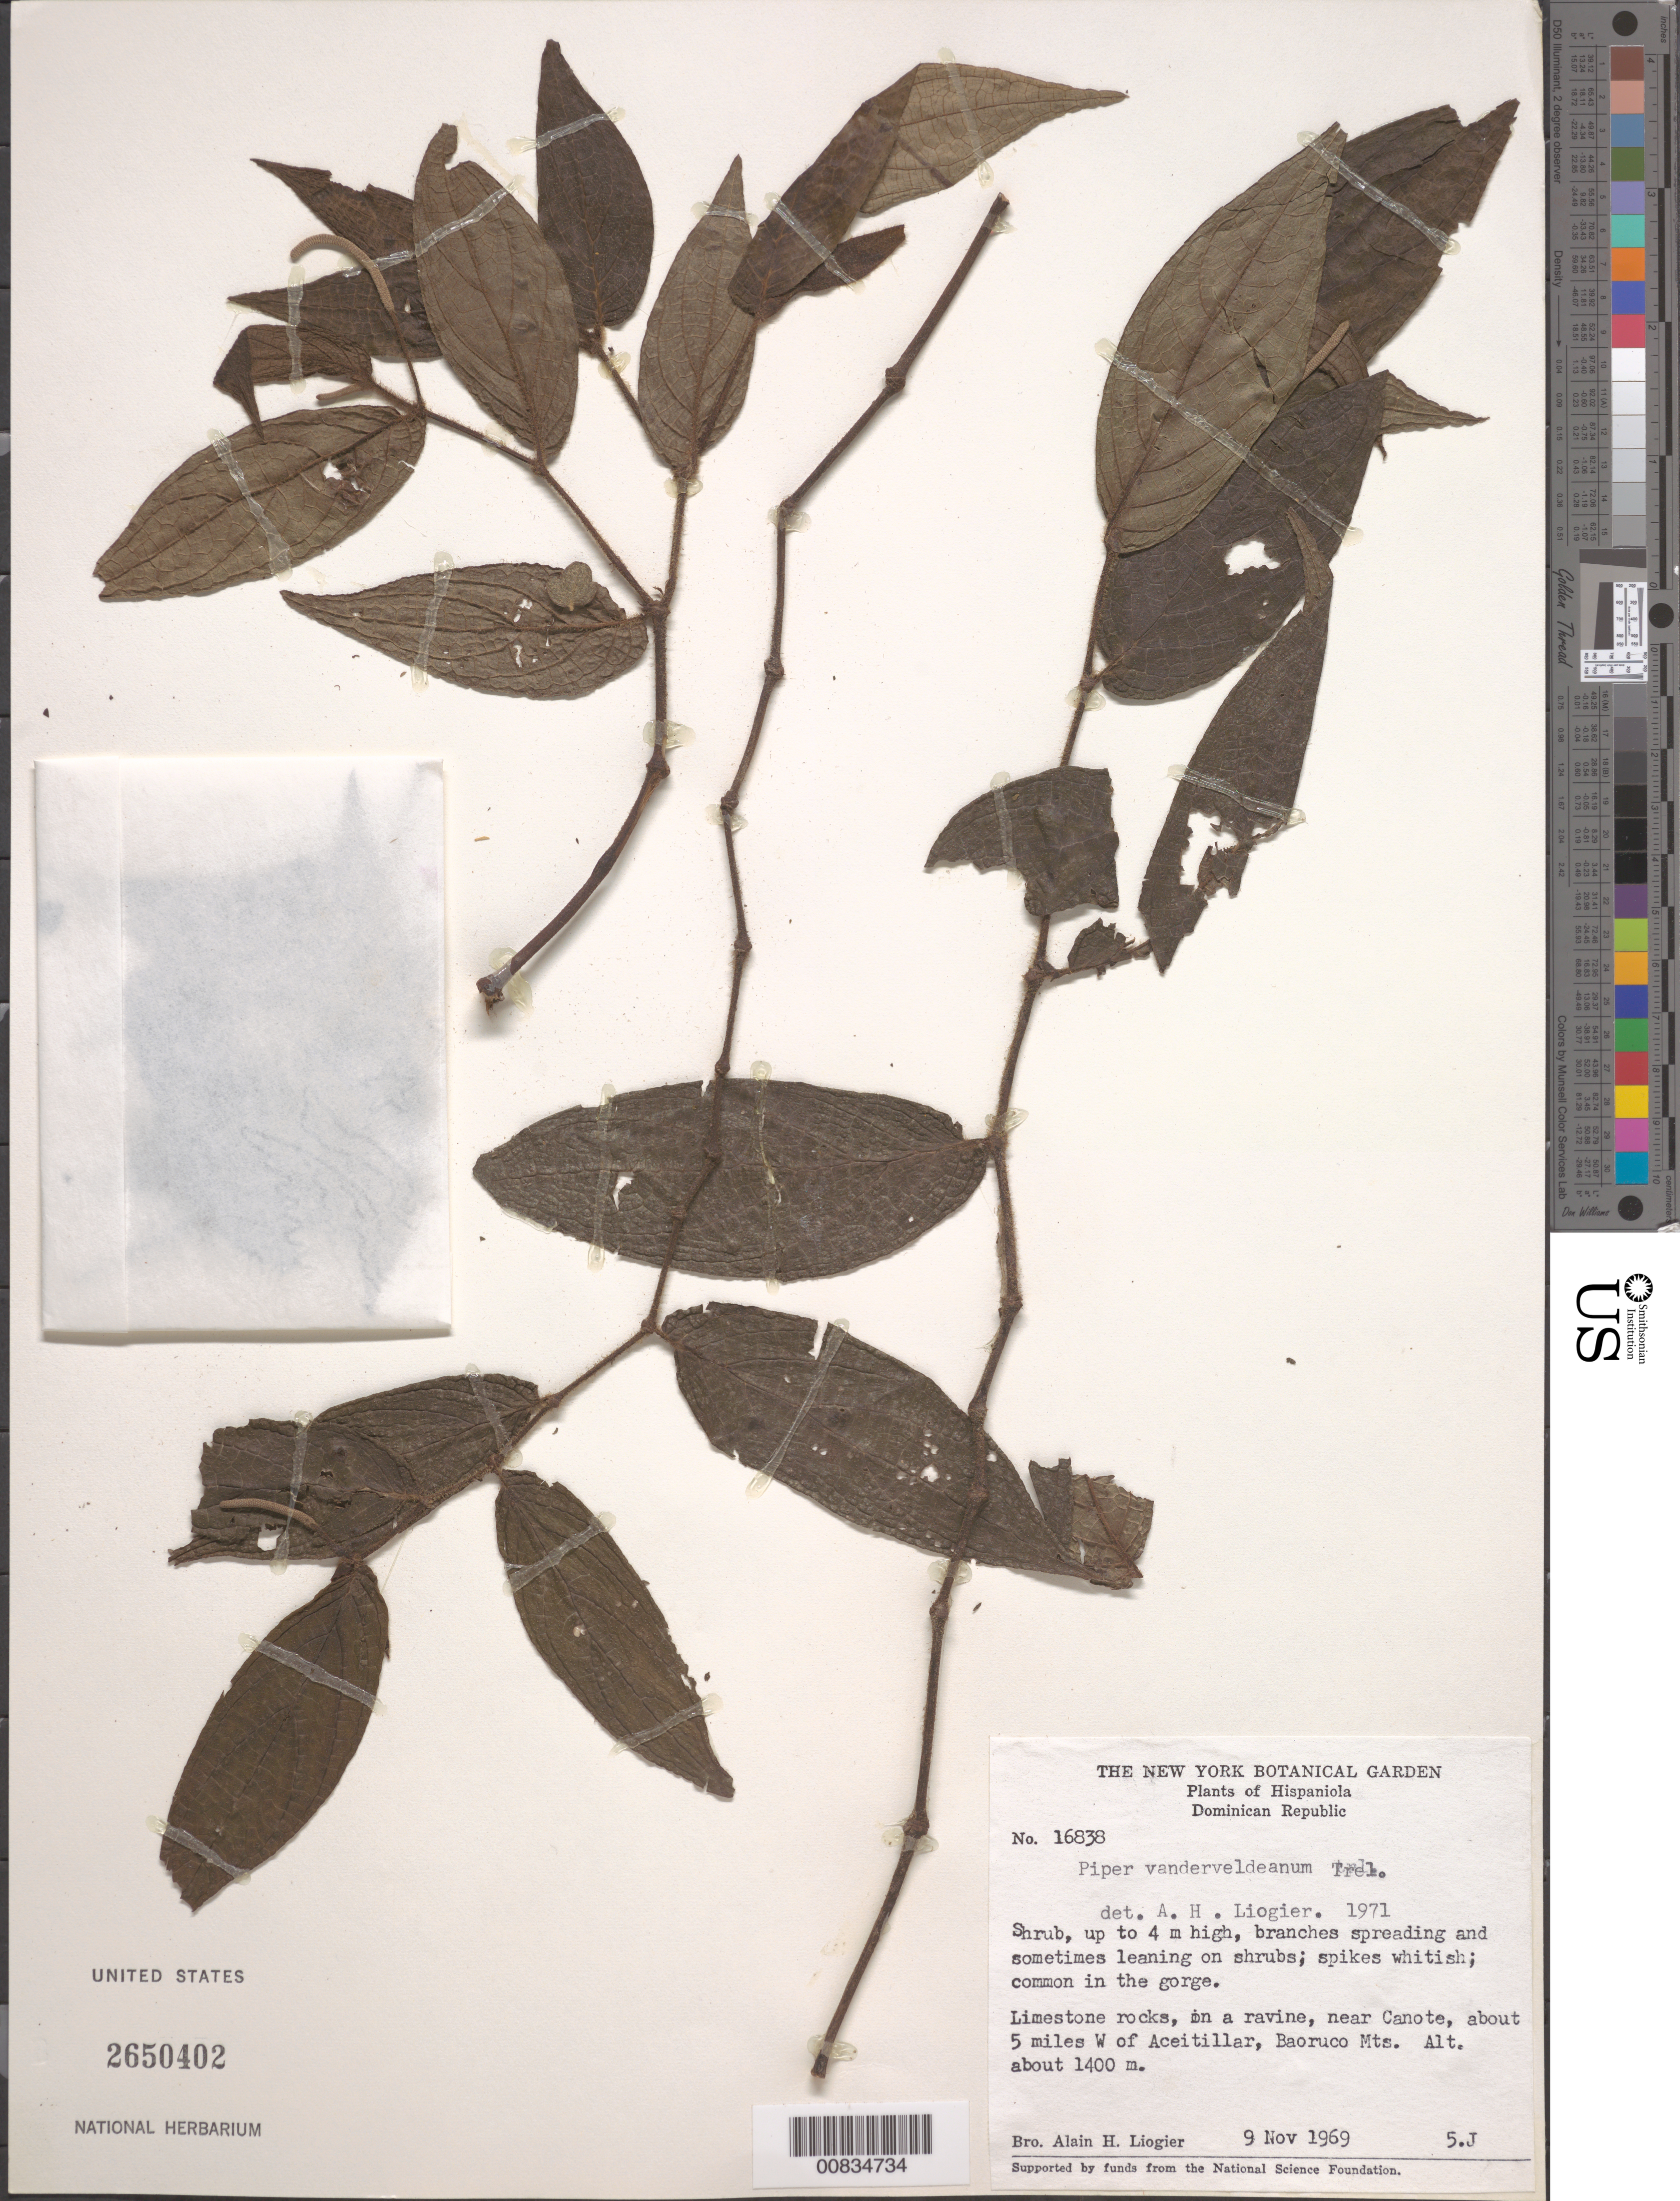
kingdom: Plantae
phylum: Tracheophyta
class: Magnoliopsida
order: Piperales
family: Piperaceae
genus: Piper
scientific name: Piper vanderveldeanum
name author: Trel.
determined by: Liogier, Alain H.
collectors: A. H. Liogier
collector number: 16838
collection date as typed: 09 Nov 1969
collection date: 1969-11-09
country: Dominican Republic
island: Hispaniola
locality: Near Canote, about 5 miles W of Aceitillar, Baoruco Mts.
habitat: In a ravine. Limestone rocks.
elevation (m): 1400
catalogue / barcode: US 2650402